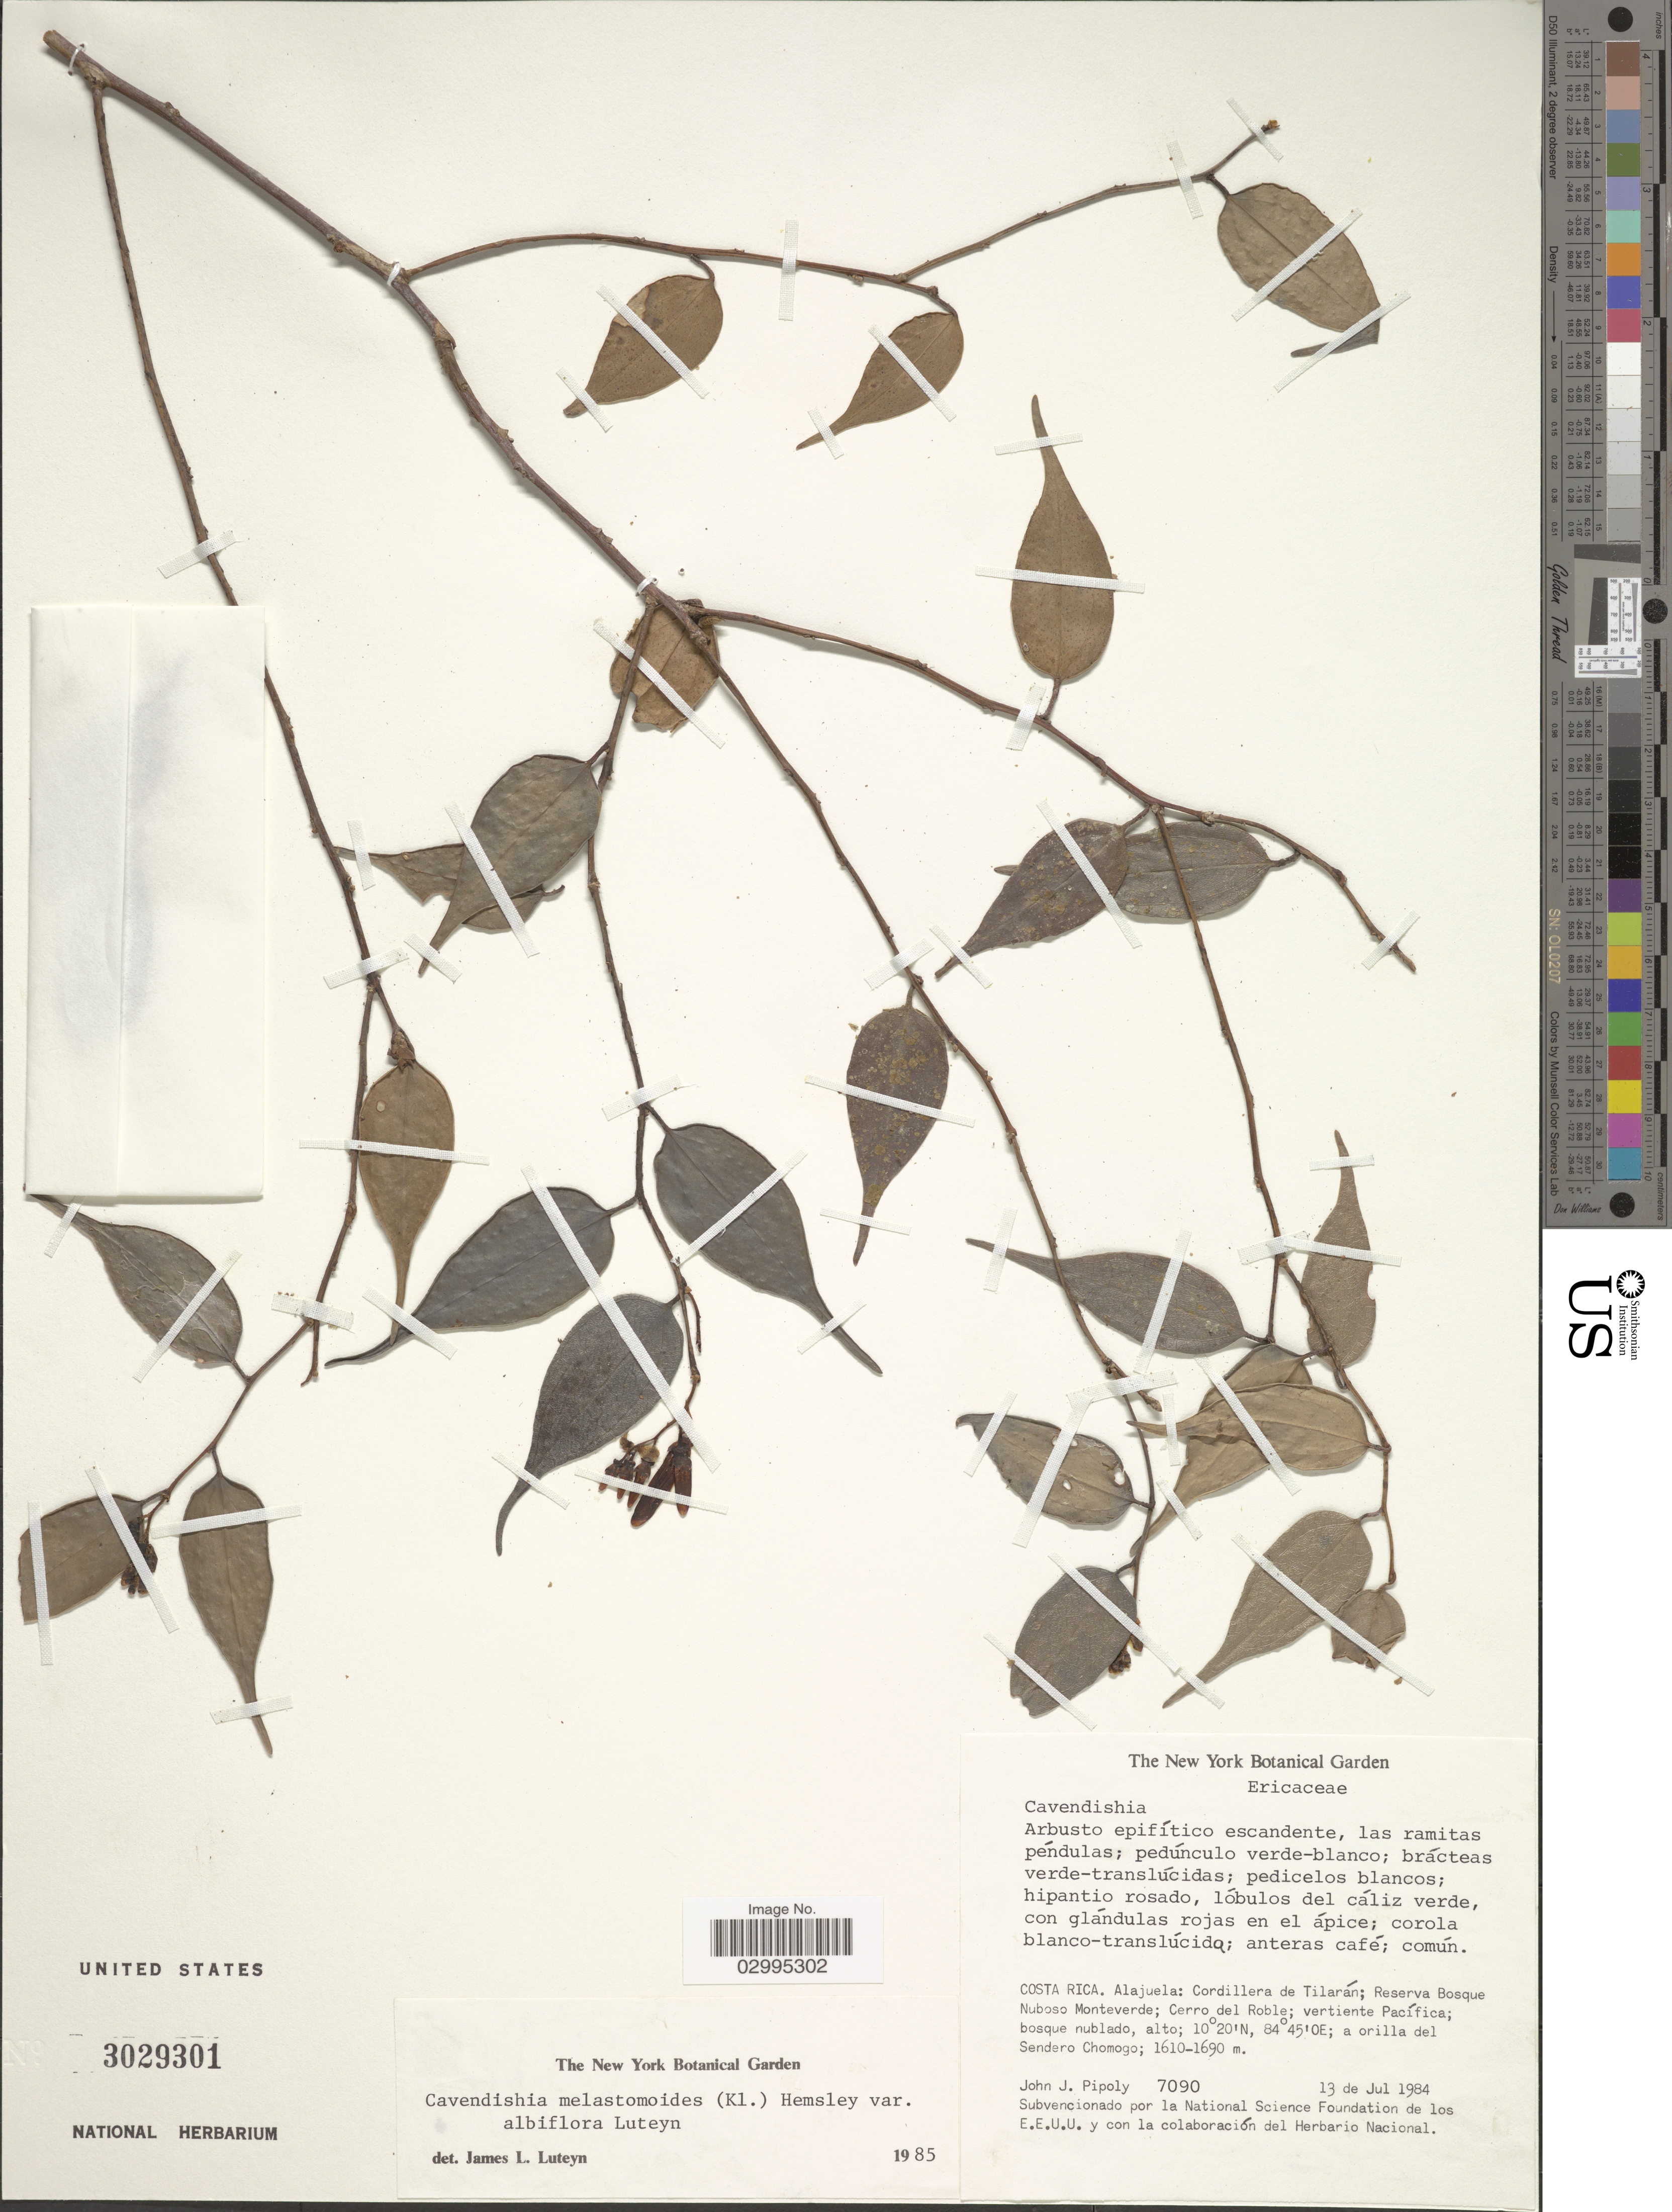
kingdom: Plantae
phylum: Tracheophyta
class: Magnoliopsida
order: Ericales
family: Ericaceae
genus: Cavendishia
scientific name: Cavendishia melastomoides var. albiflora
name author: Luteyn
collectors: J. J. Pipoly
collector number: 7090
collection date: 1984-07-13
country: Costa Rica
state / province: Alajuela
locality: Cordillera de Tilarán; Reserva Bosque Nuboso Monteverde; Cerro del Roble; vertiente Pacífica; bosque nublado.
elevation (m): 1610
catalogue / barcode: US 3029301